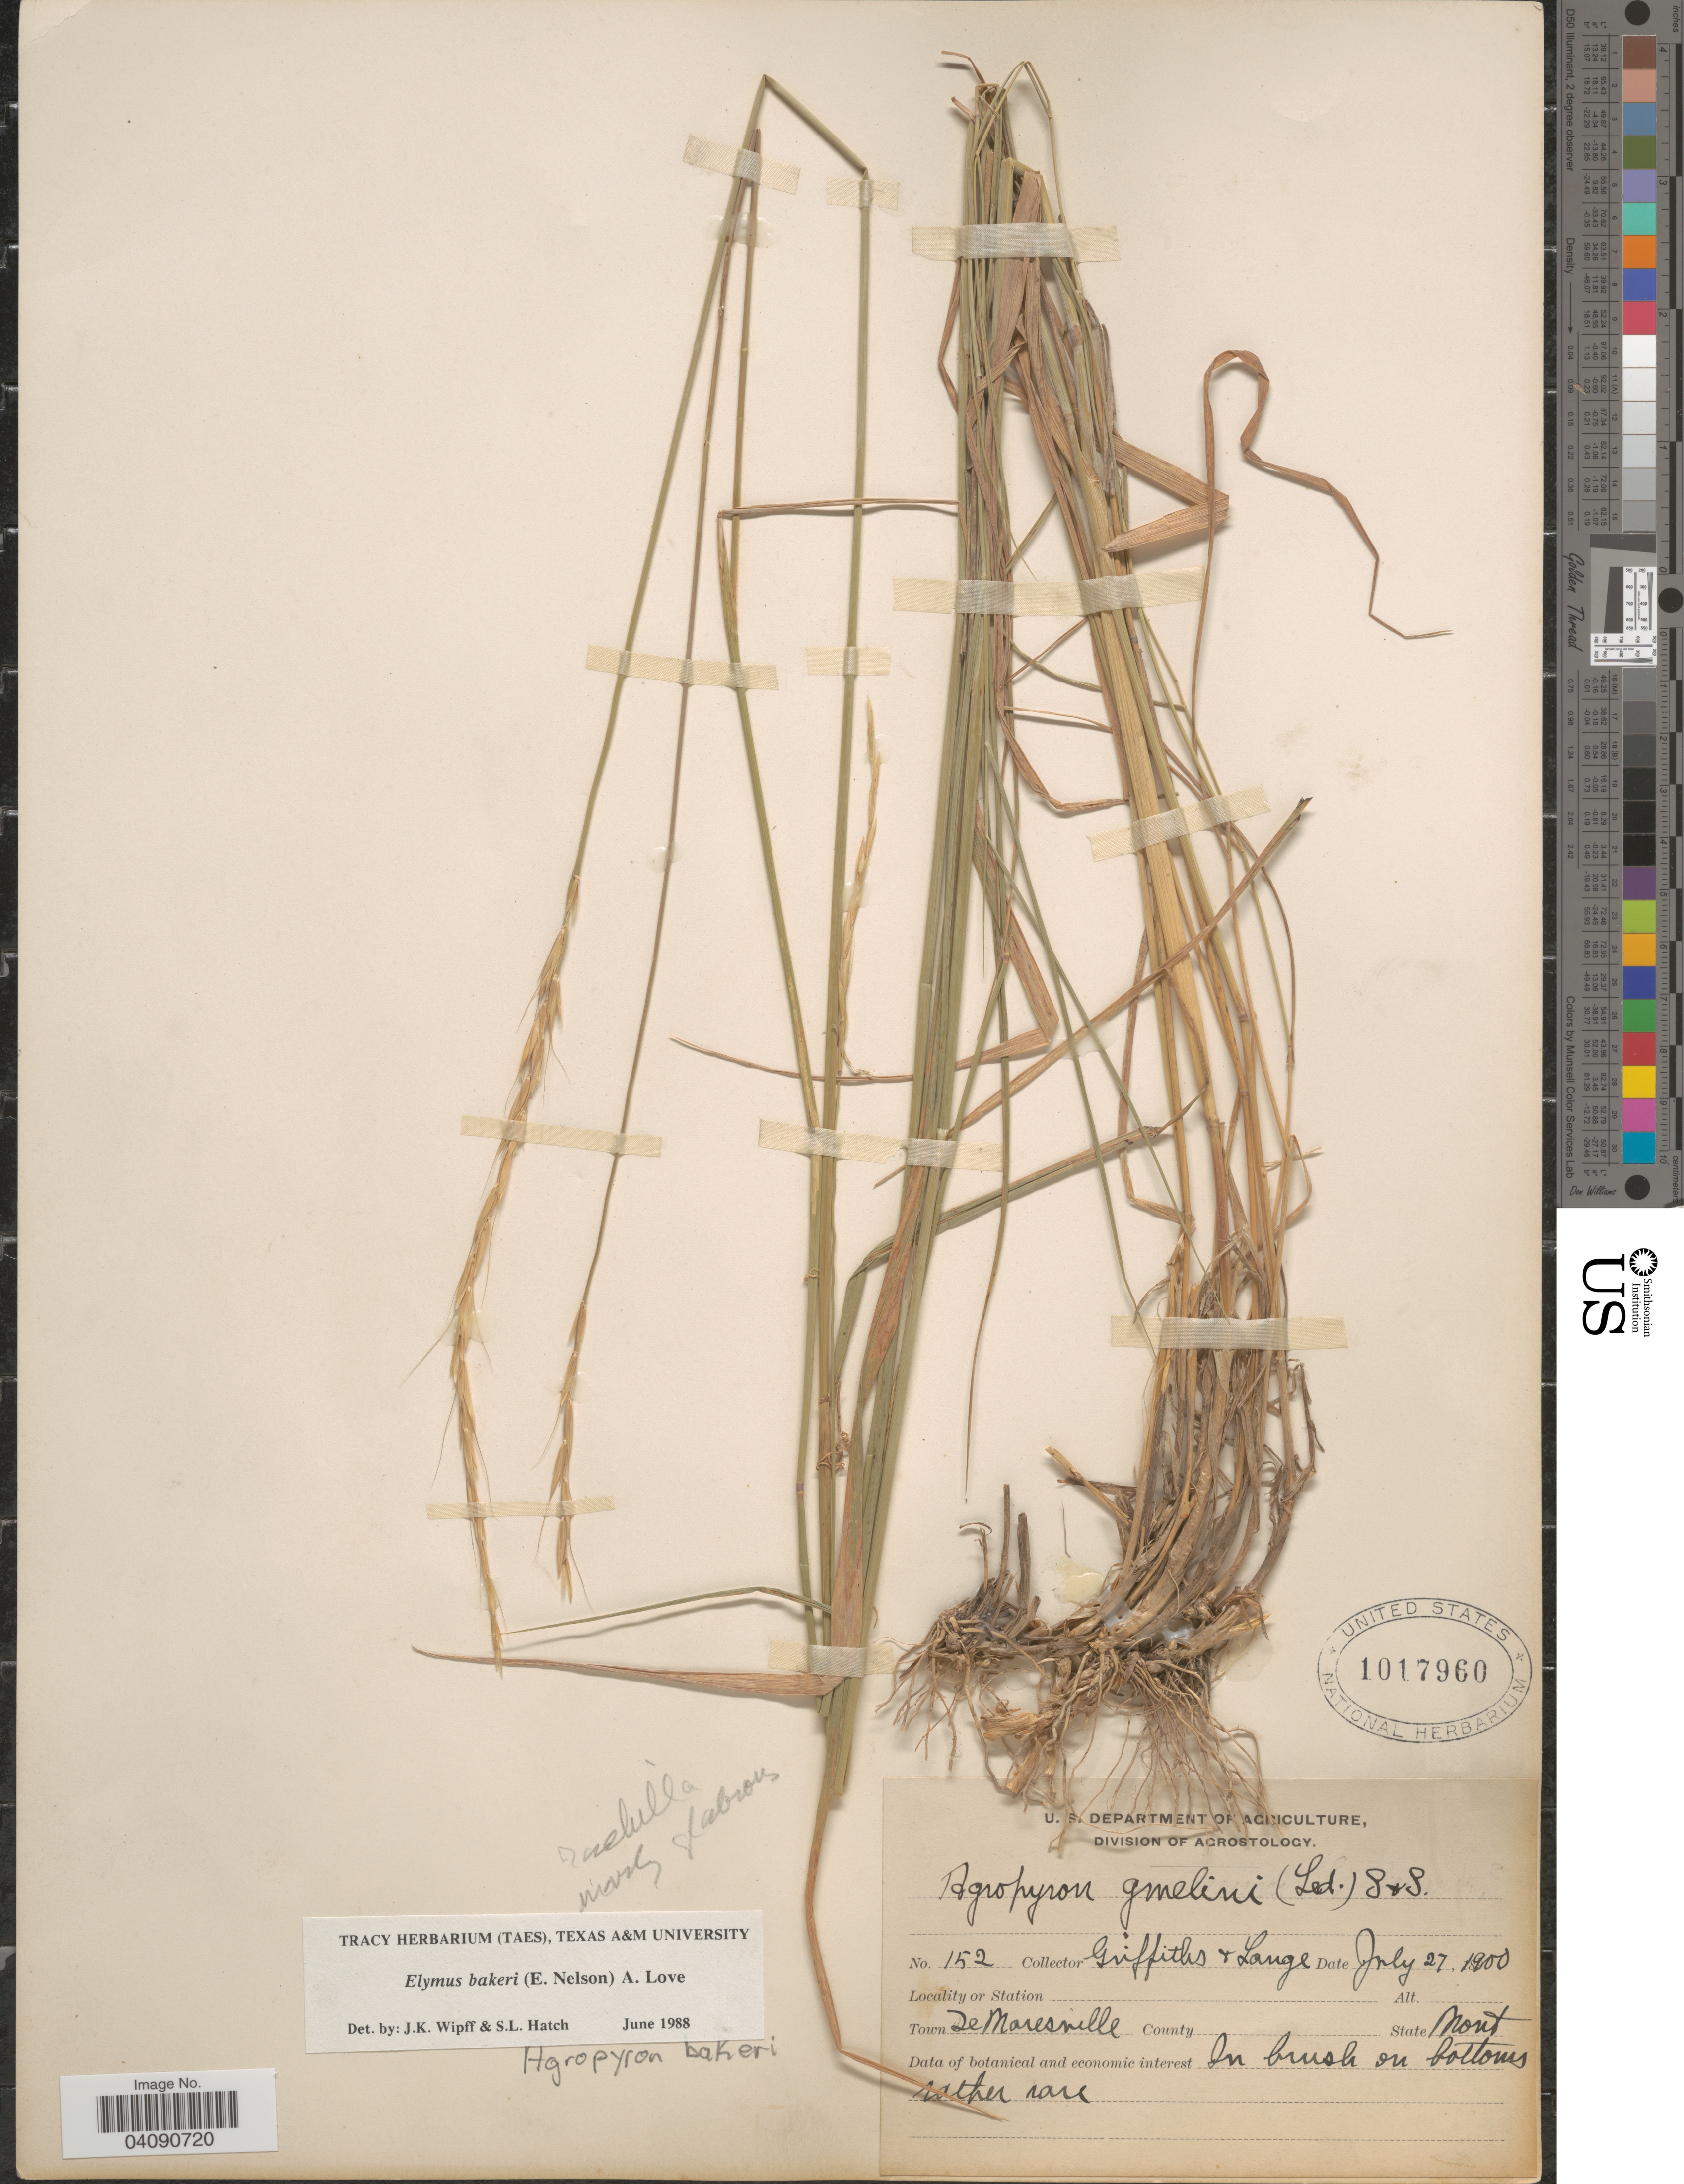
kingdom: Plantae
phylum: Tracheophyta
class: Liliopsida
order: Poales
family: Poaceae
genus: Elymus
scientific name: Elymus bakeri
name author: (E.E. Nelson) Á. Löve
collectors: -- Griffiths & -- Lange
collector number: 152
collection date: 1900-07-27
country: United States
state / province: Montana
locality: Town de Maresville.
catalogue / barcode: US 1017960